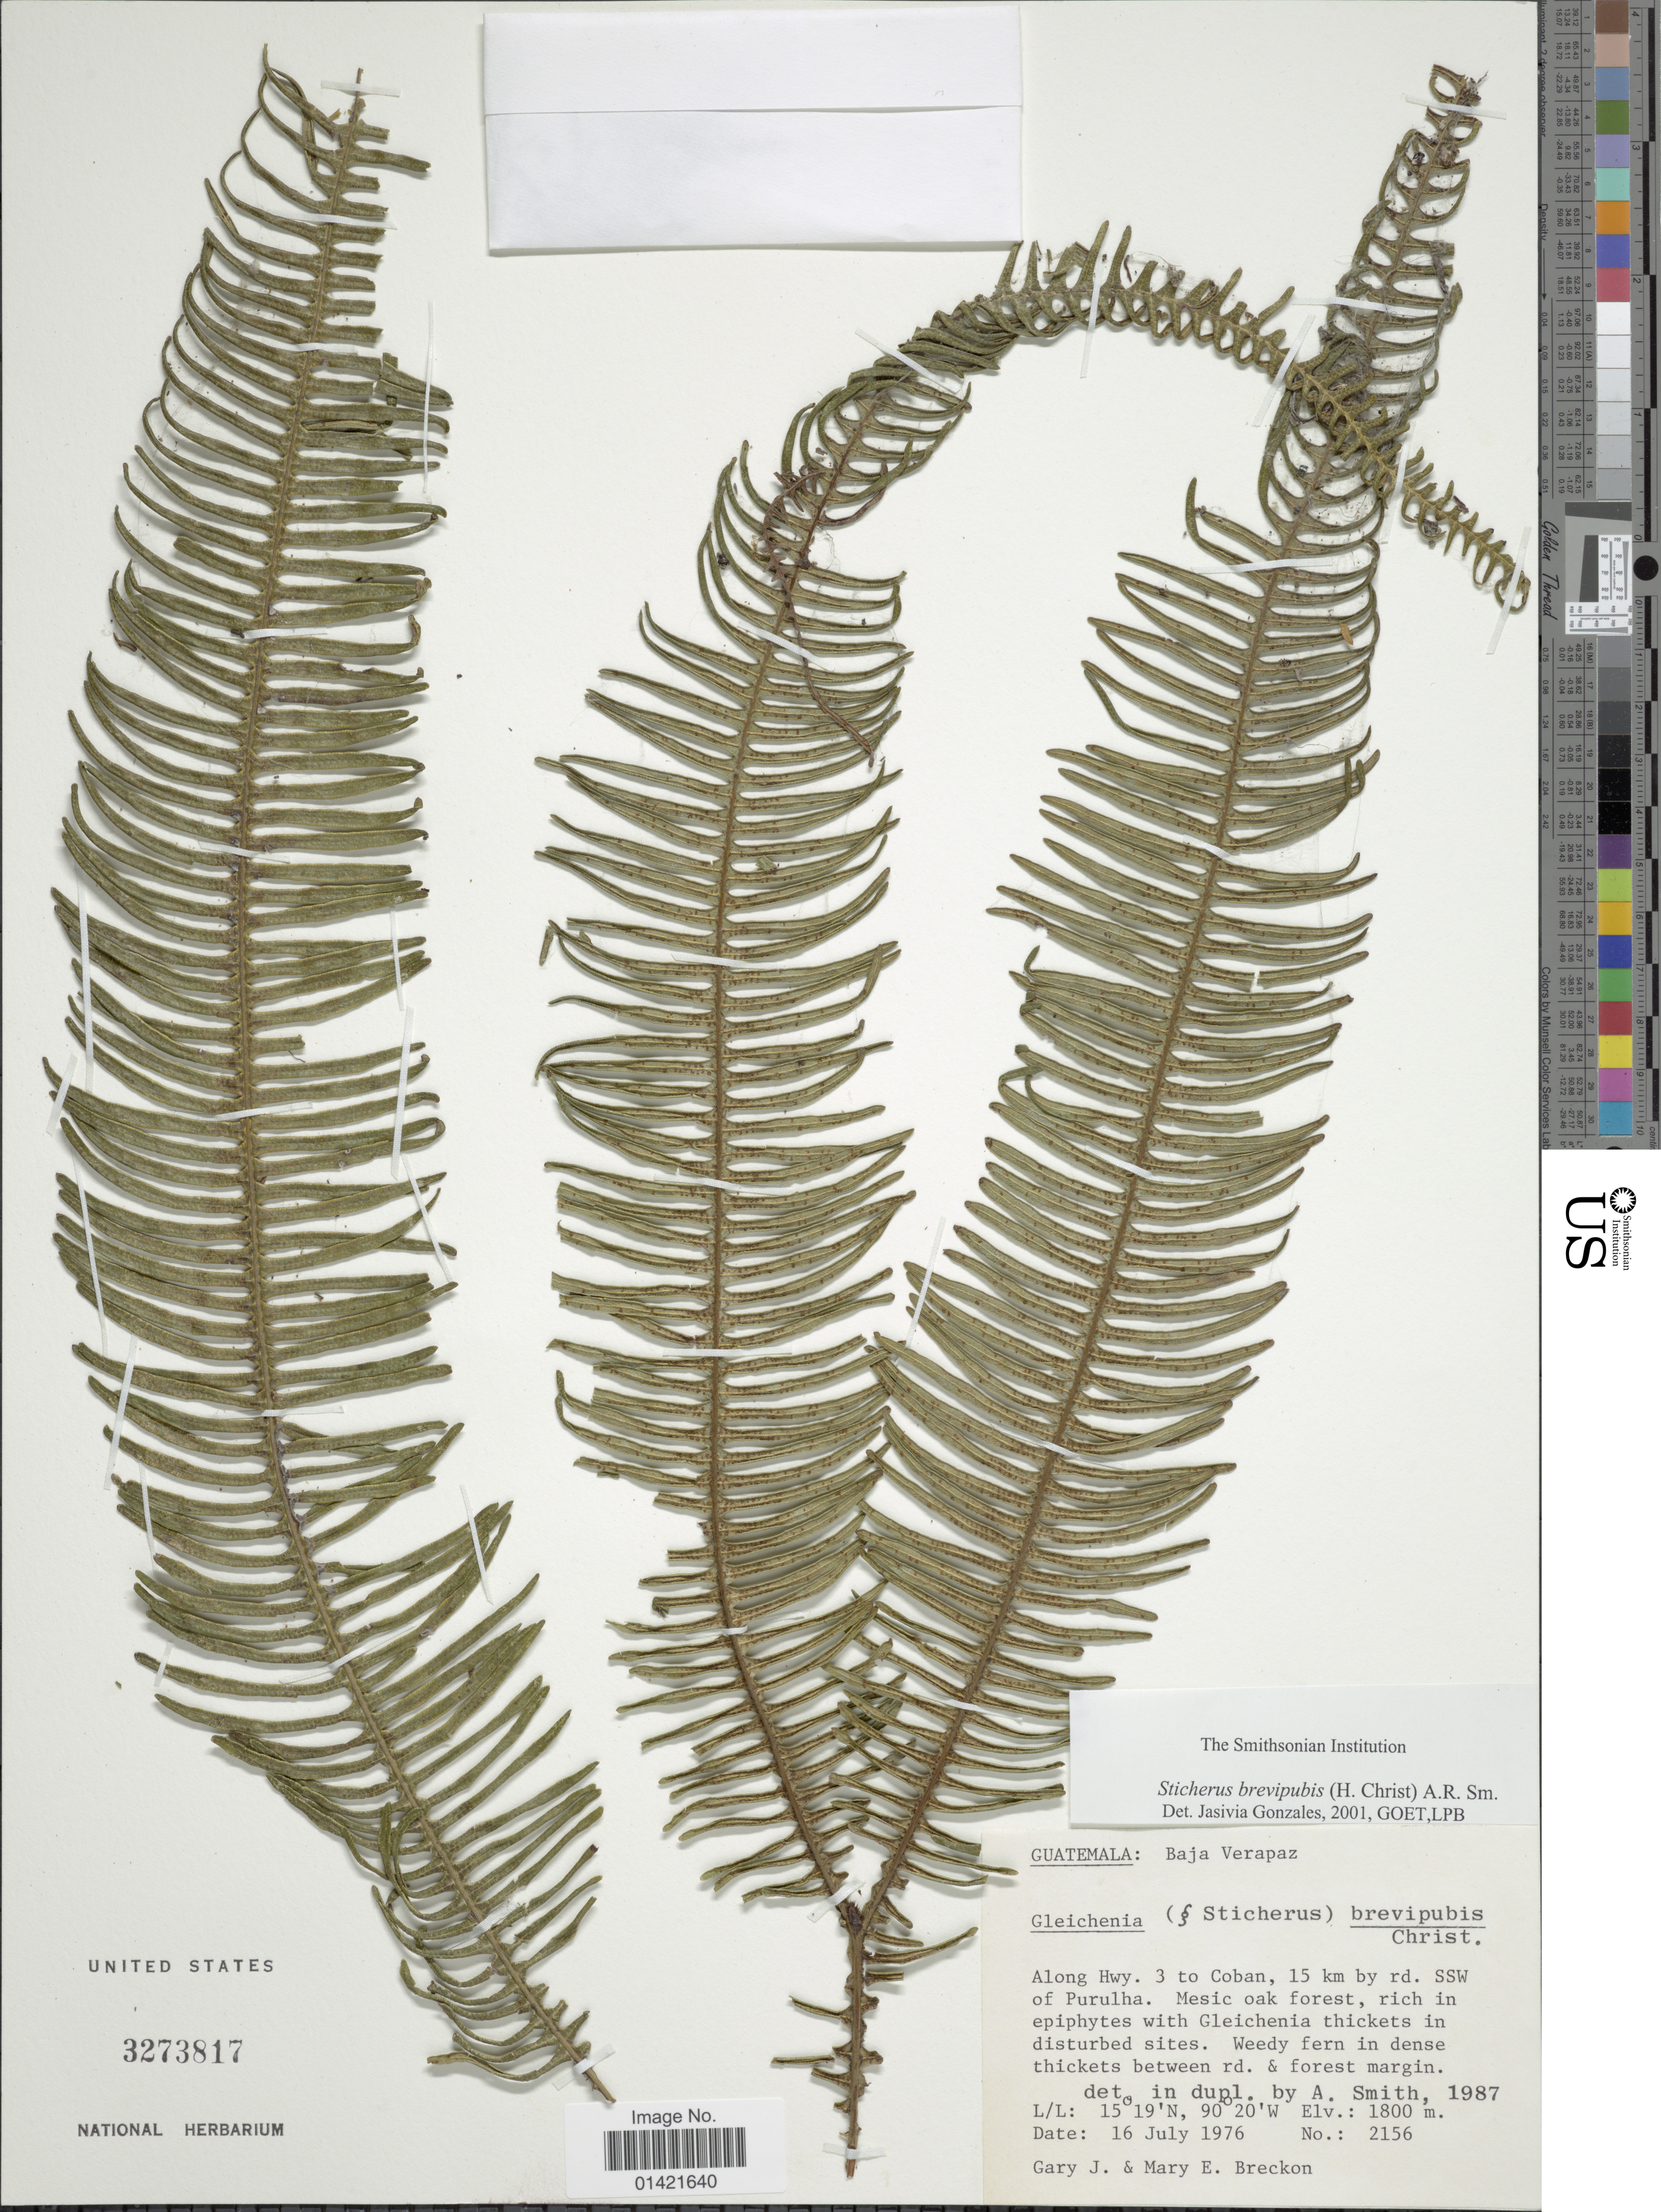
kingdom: Plantae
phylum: Tracheophyta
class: Polypodiopsida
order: Gleicheniales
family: Gleicheniaceae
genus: Sticherus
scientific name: Sticherus fulvus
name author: (Desv.) Ching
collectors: G. J. Breckon & M. E. Breckon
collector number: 2156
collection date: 1976-07-16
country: Guatemala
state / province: Baja Verapaz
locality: Along Hwy. 3 to Coban, 15 km by rd. SSW of Purulha.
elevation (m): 1800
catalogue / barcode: US 3273817